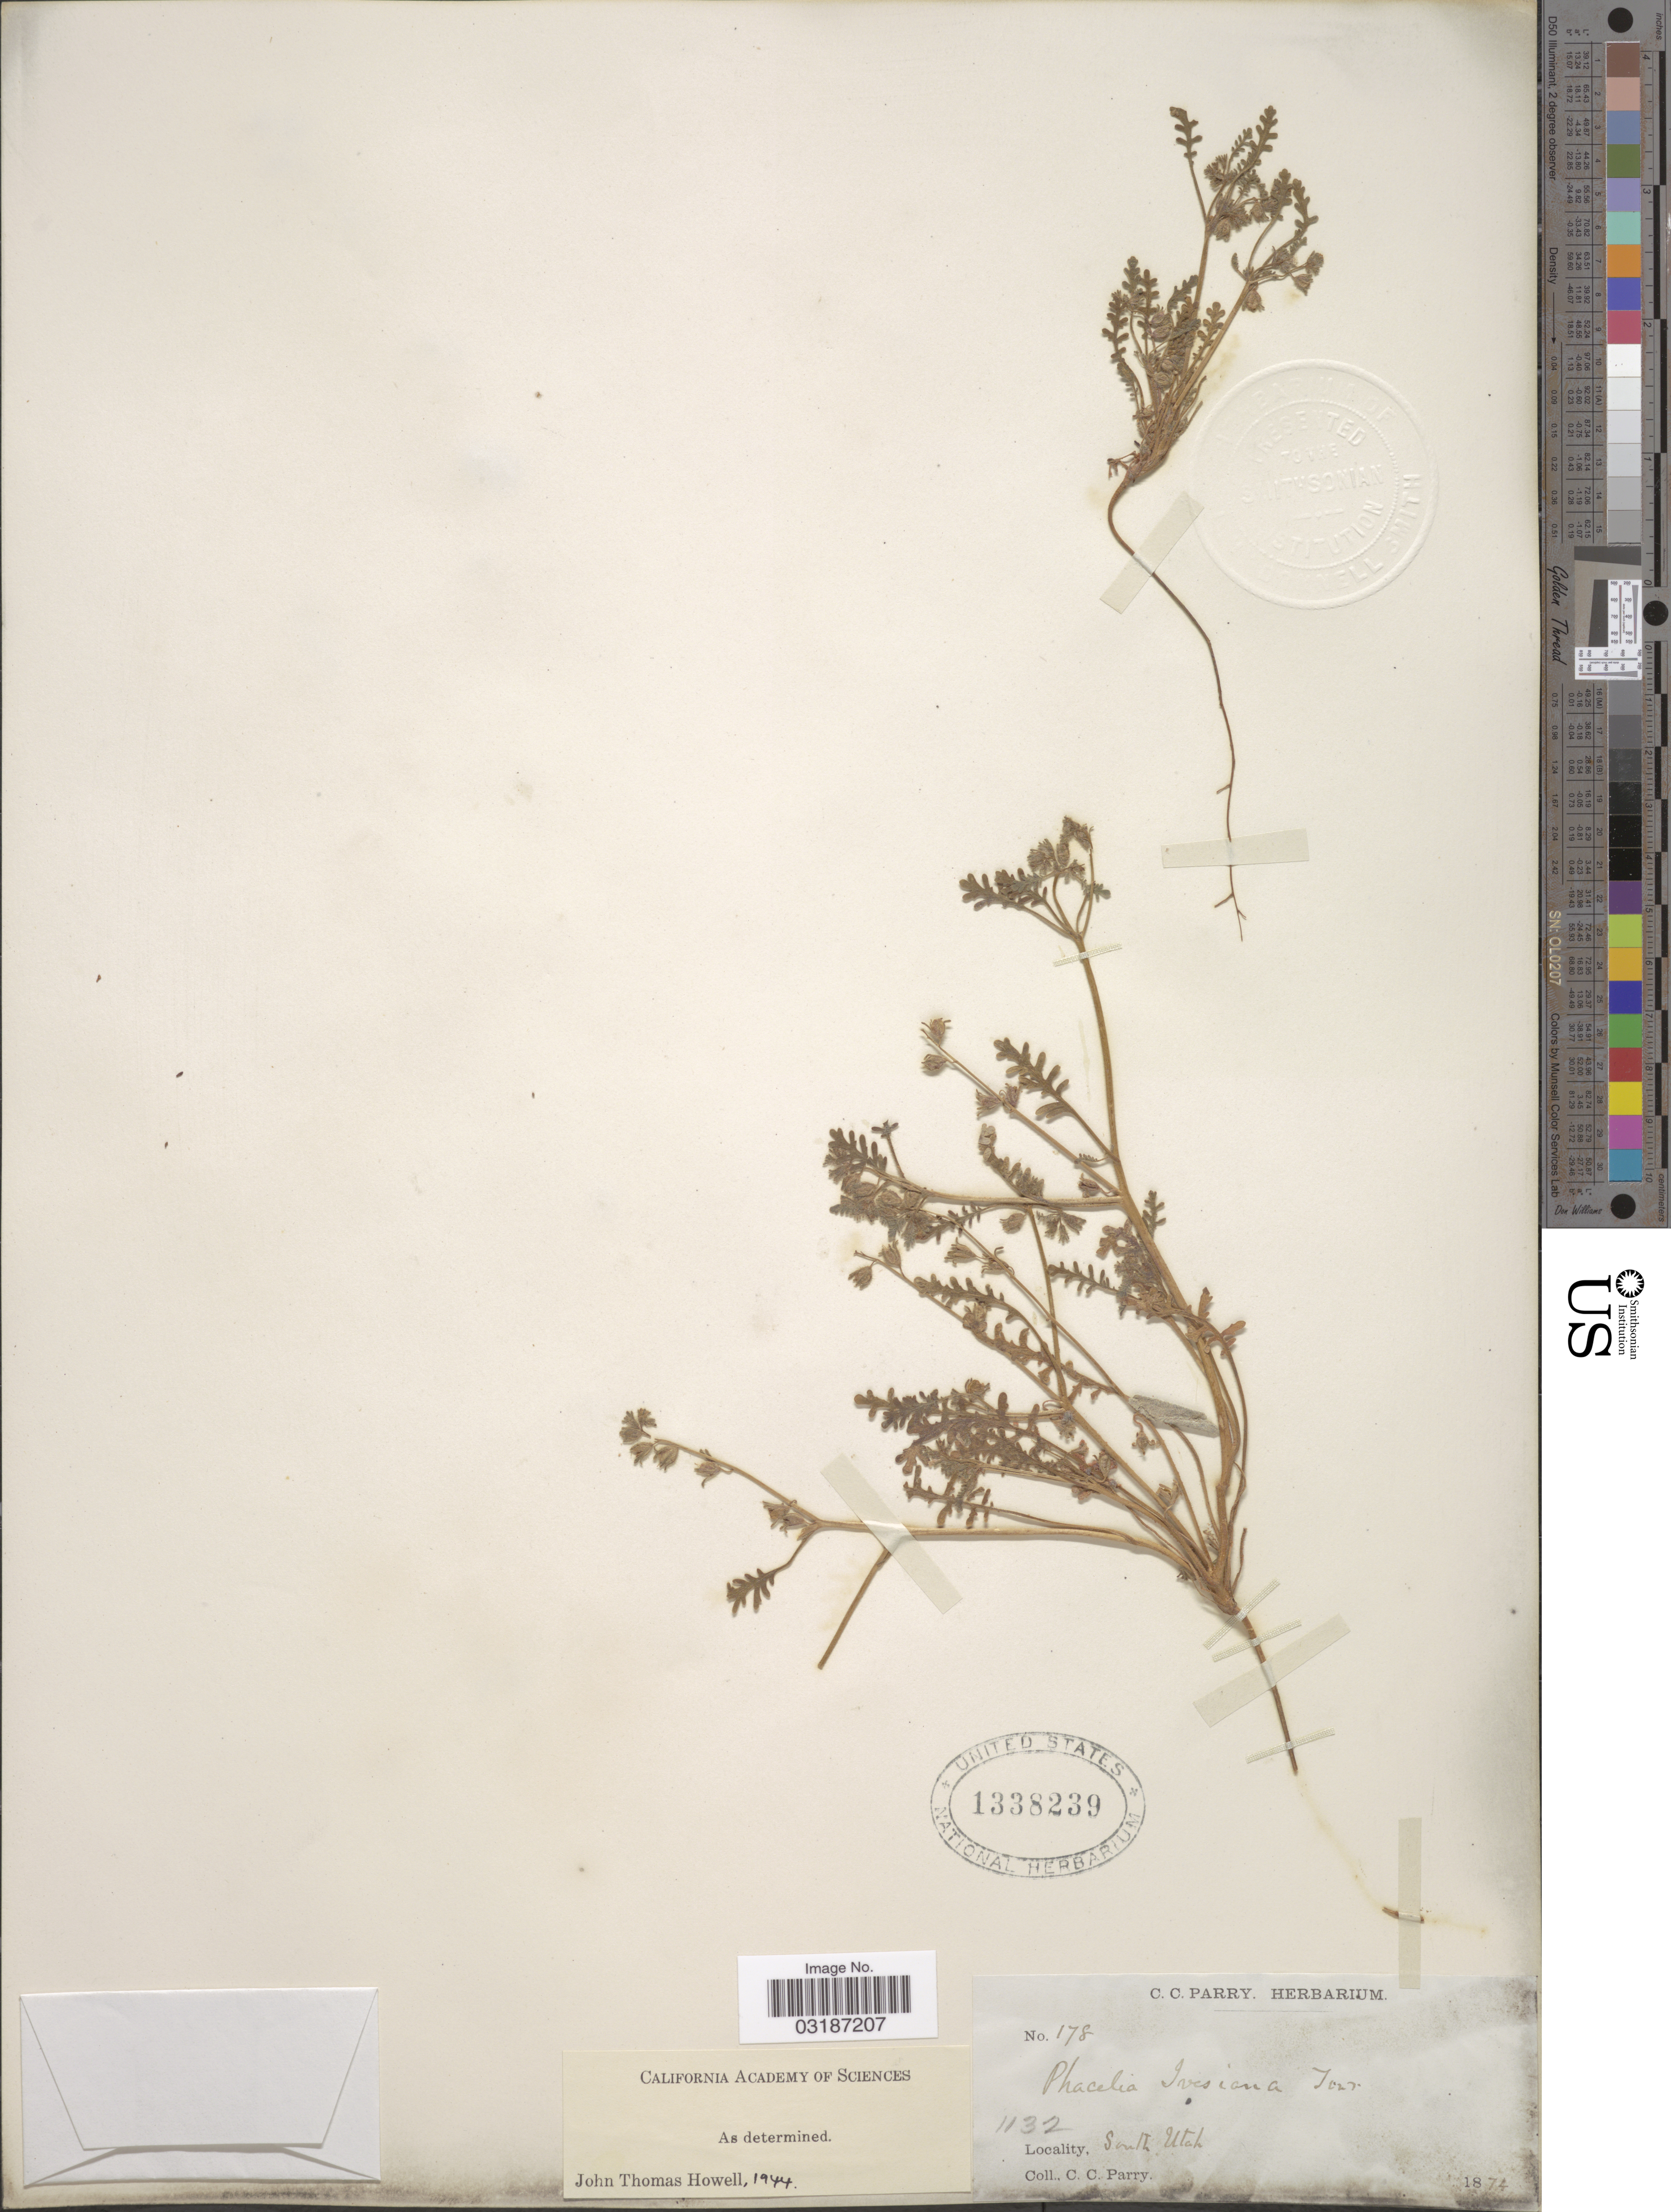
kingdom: Plantae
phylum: Tracheophyta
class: Magnoliopsida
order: Boraginales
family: Hydrophyllaceae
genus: Phacelia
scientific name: Phacelia ivesiana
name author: Torr.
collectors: C. C. Parry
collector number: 178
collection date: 1874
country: United States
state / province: Utah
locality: South Utah.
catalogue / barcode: US 1338239